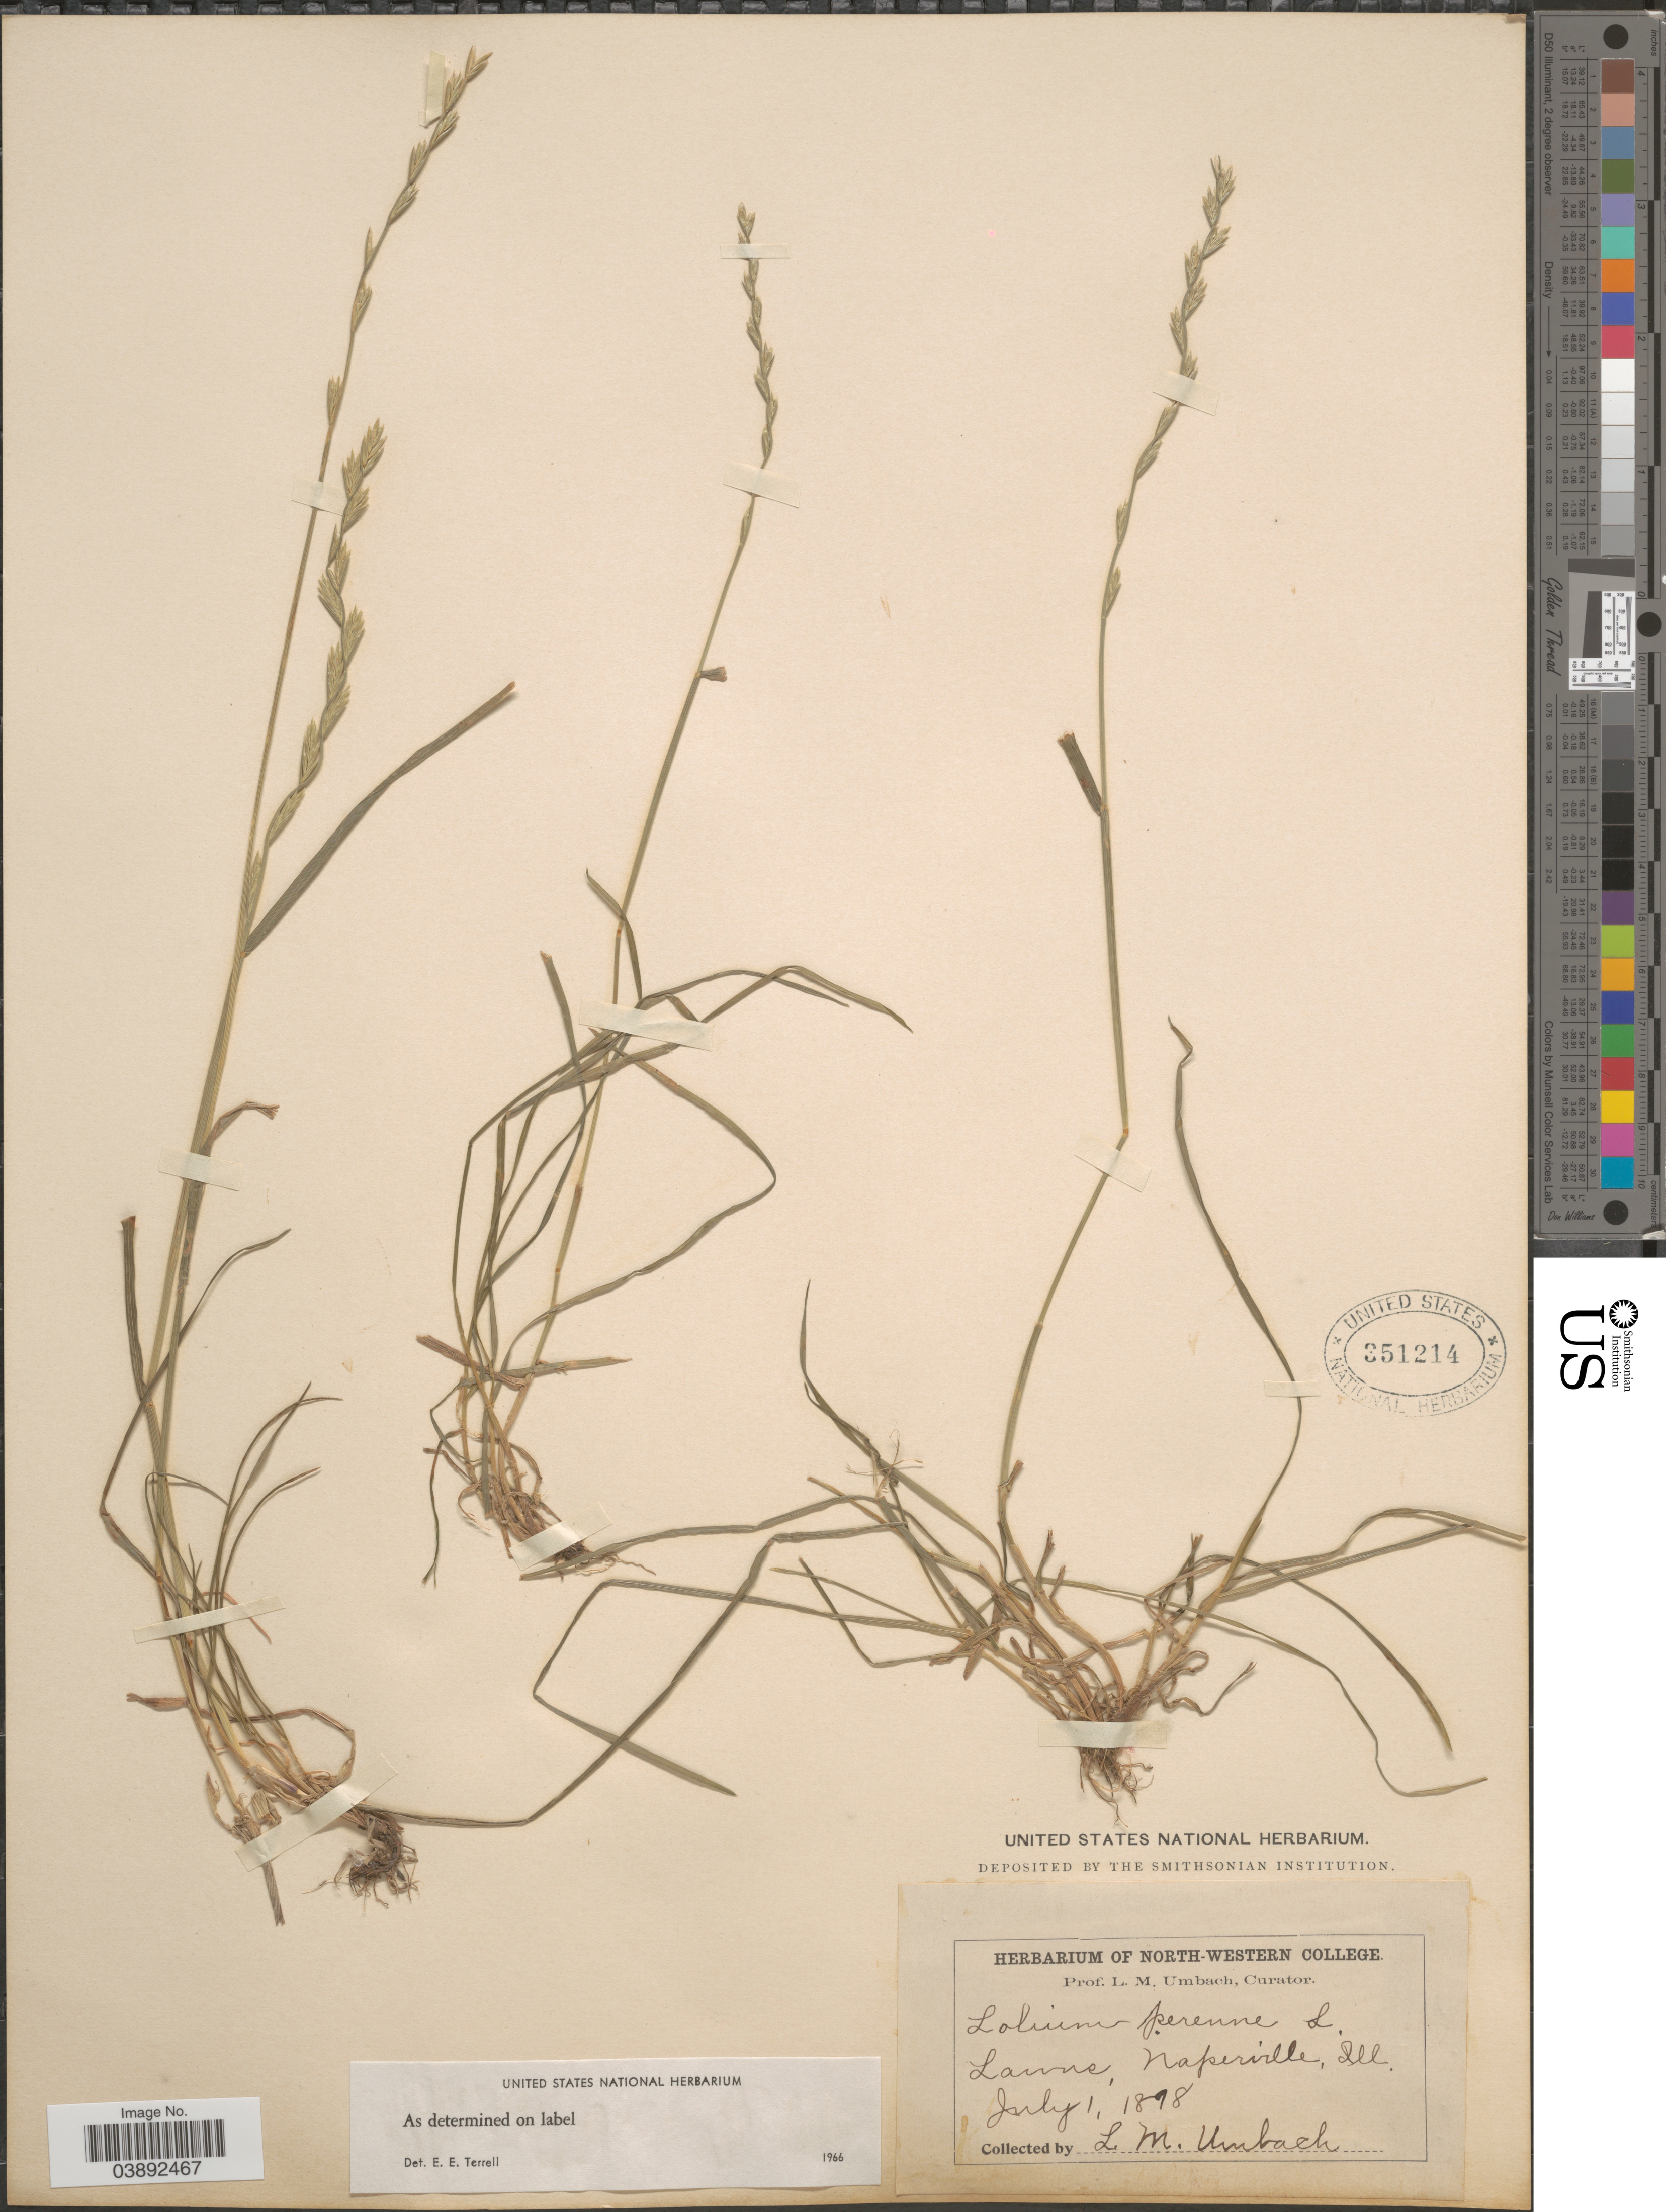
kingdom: Plantae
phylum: Tracheophyta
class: Liliopsida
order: Poales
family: Poaceae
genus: Lolium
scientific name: Lolium perenne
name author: L.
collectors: L. M. Umbach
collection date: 1898-07-01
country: United States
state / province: Illinois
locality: Lawns, Naperville.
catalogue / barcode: US 351214